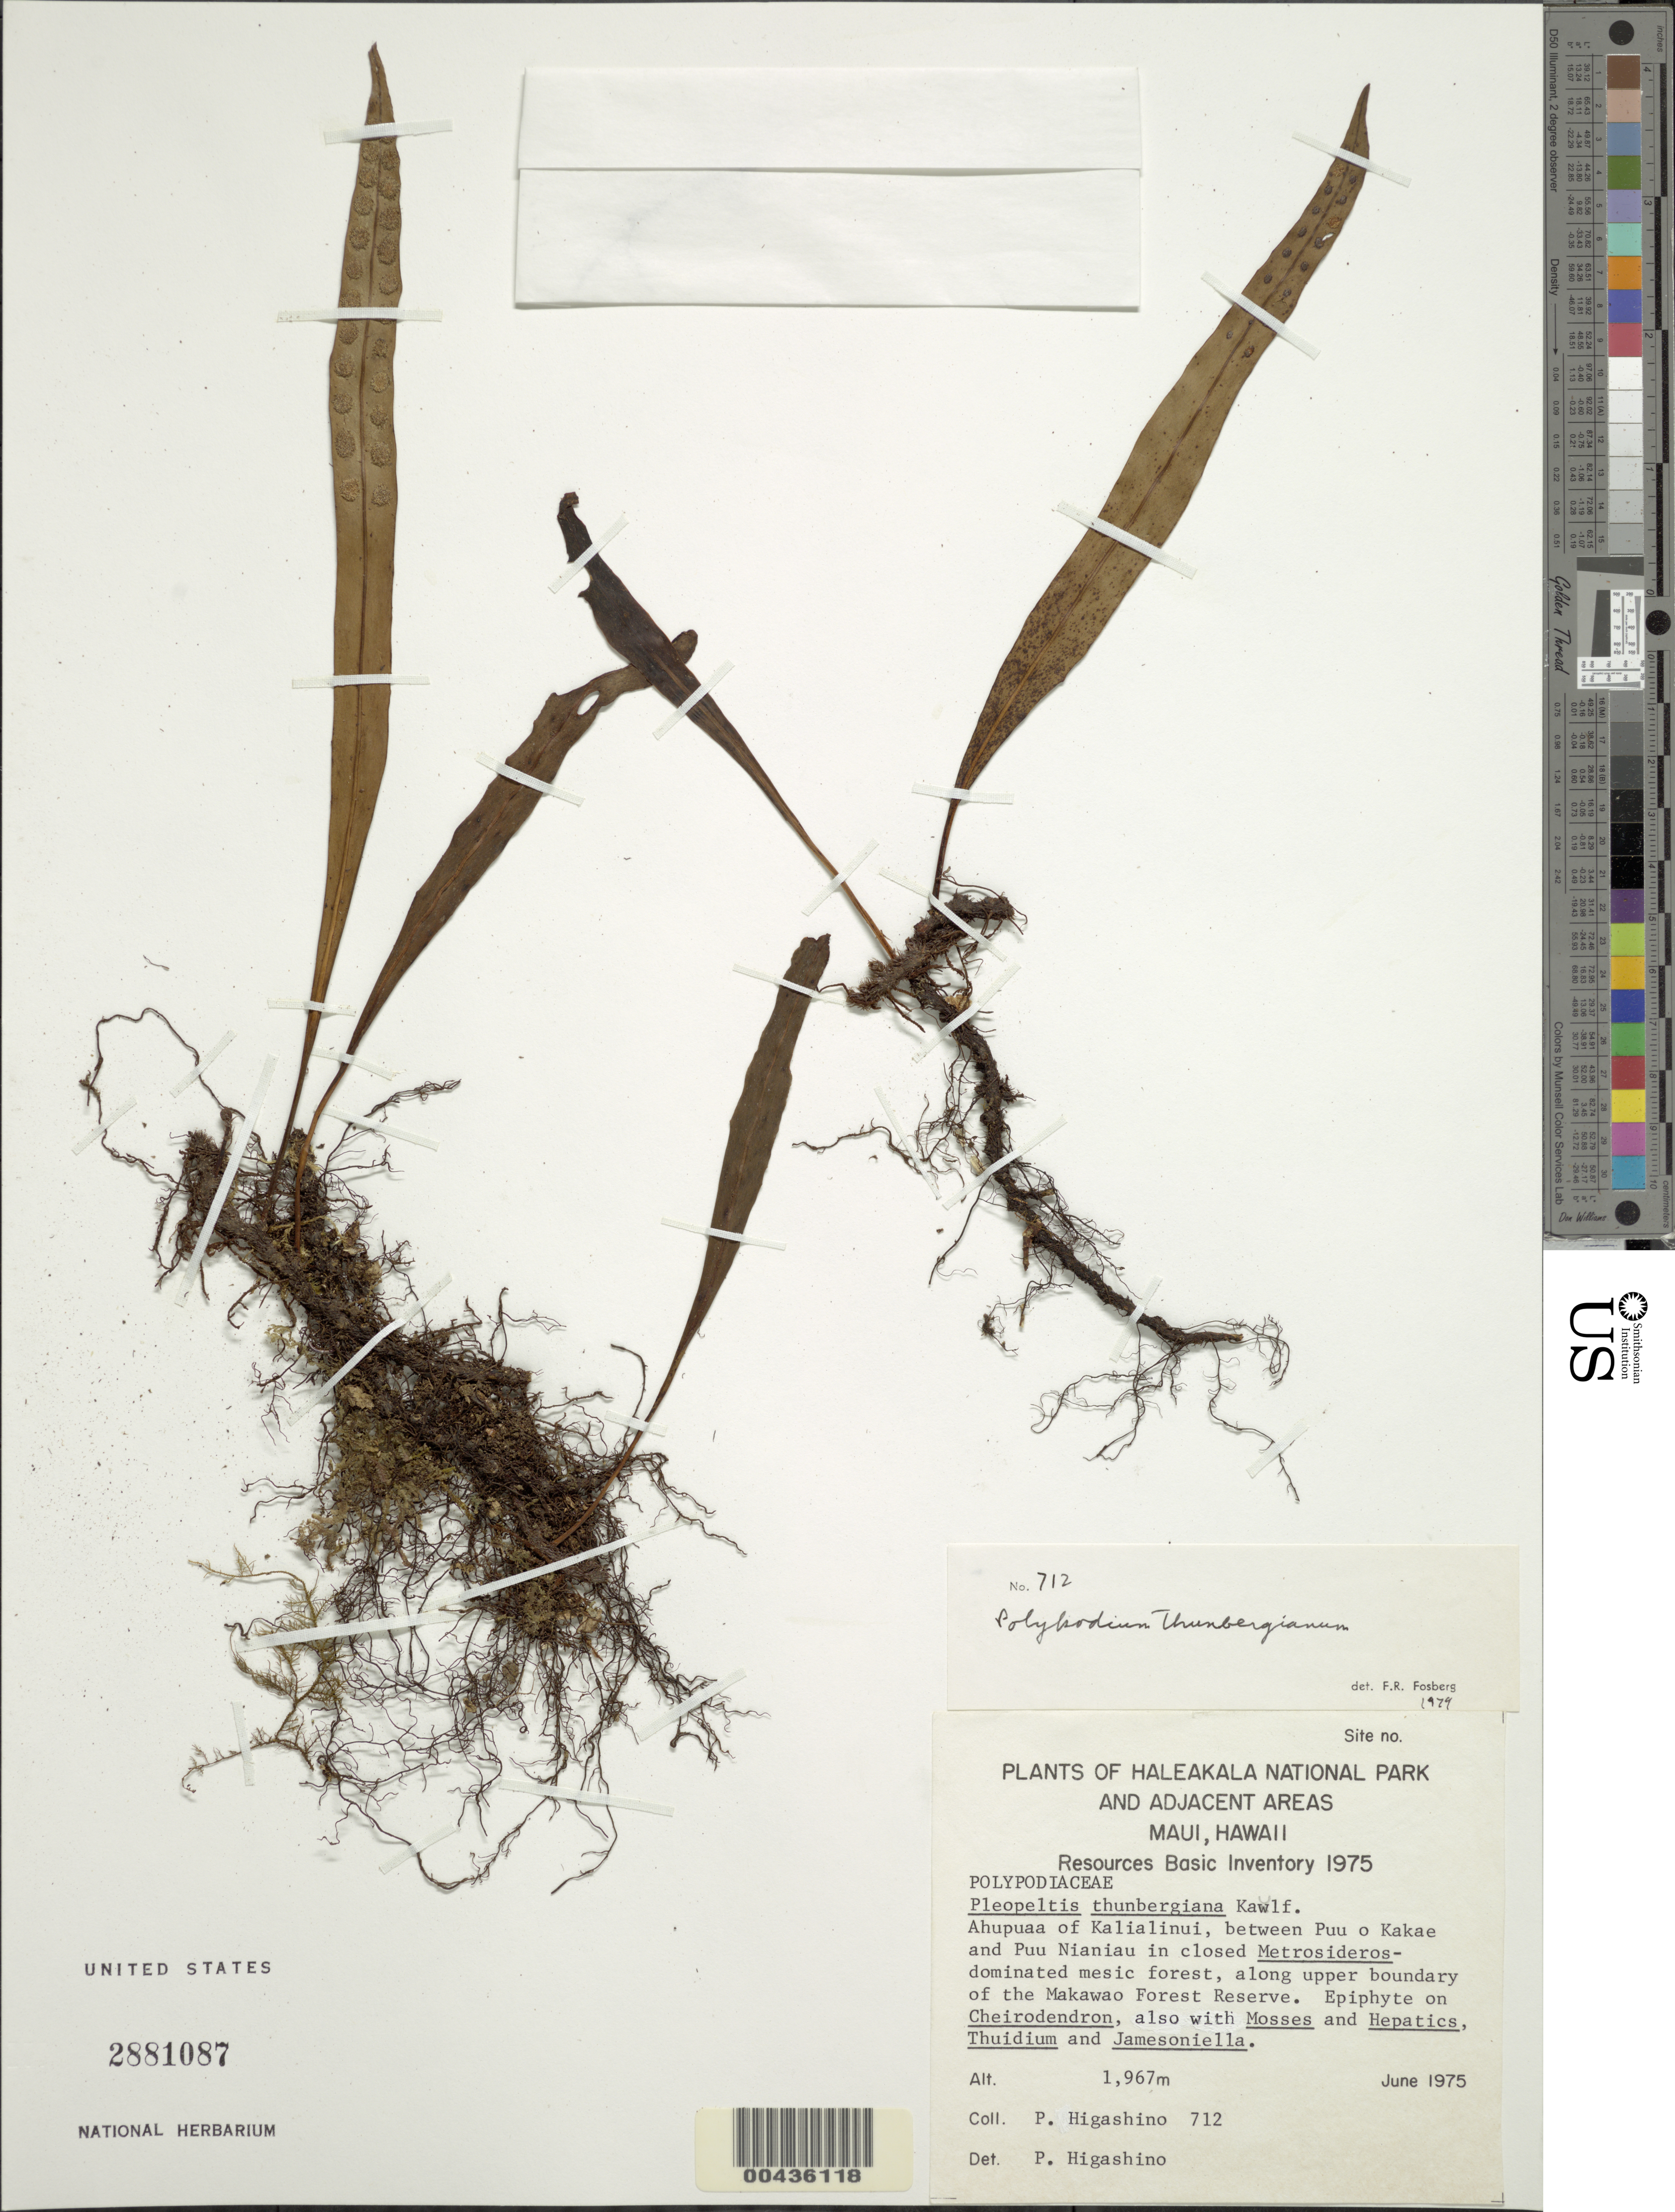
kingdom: Plantae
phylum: Tracheophyta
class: Polypodiopsida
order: Polypodiales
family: Polypodiaceae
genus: Lepisorus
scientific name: Lepisorus thunbergianus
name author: (Kaulf.) Ching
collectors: P. Higashino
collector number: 712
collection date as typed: Jun 1975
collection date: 1975-06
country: United States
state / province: Hawaii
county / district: Maui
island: Maui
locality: Ahupuaa of Kalialinui, between Puu o Kakae and Puu Nianiau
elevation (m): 1967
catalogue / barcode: US 2881087